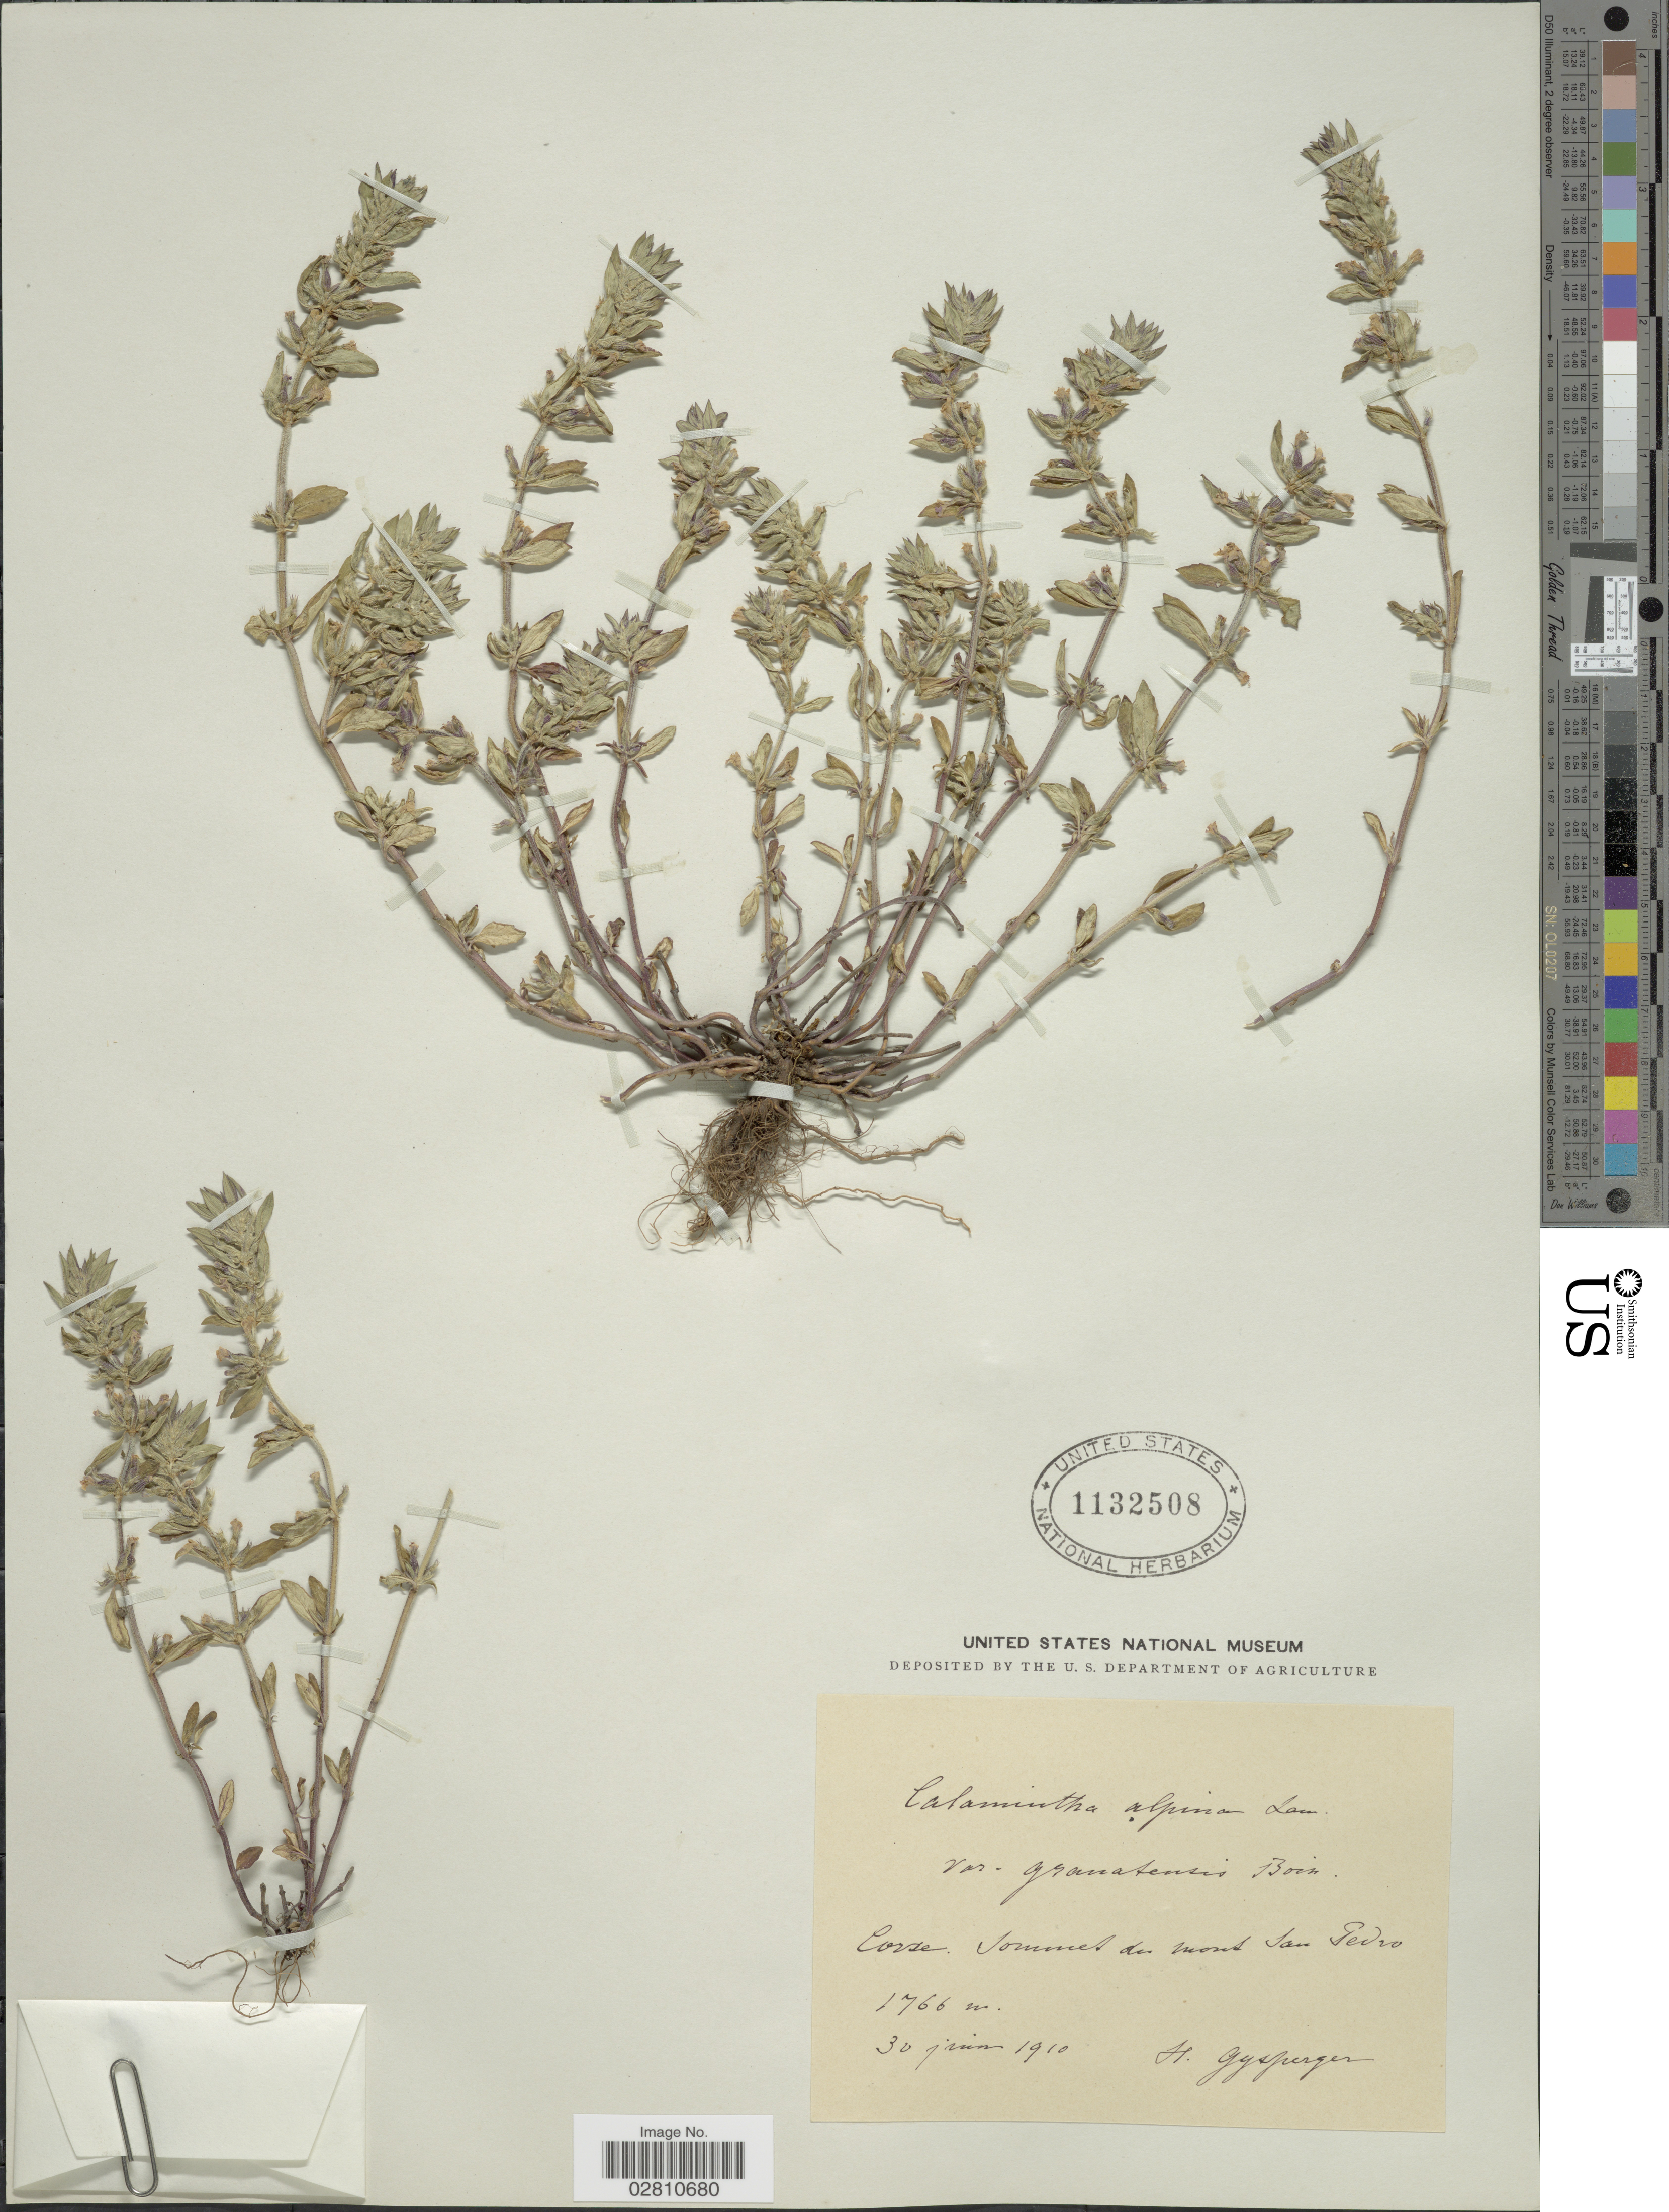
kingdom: Plantae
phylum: Tracheophyta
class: Magnoliopsida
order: Lamiales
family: Lamiaceae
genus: Clinopodium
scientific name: Clinopodium alpinum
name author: (L.) Kuntze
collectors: H. Gysperger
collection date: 1910-06-30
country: France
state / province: Corsica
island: Corse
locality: Corse, Sommet de mont San Pedro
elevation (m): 1766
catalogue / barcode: US 1132508